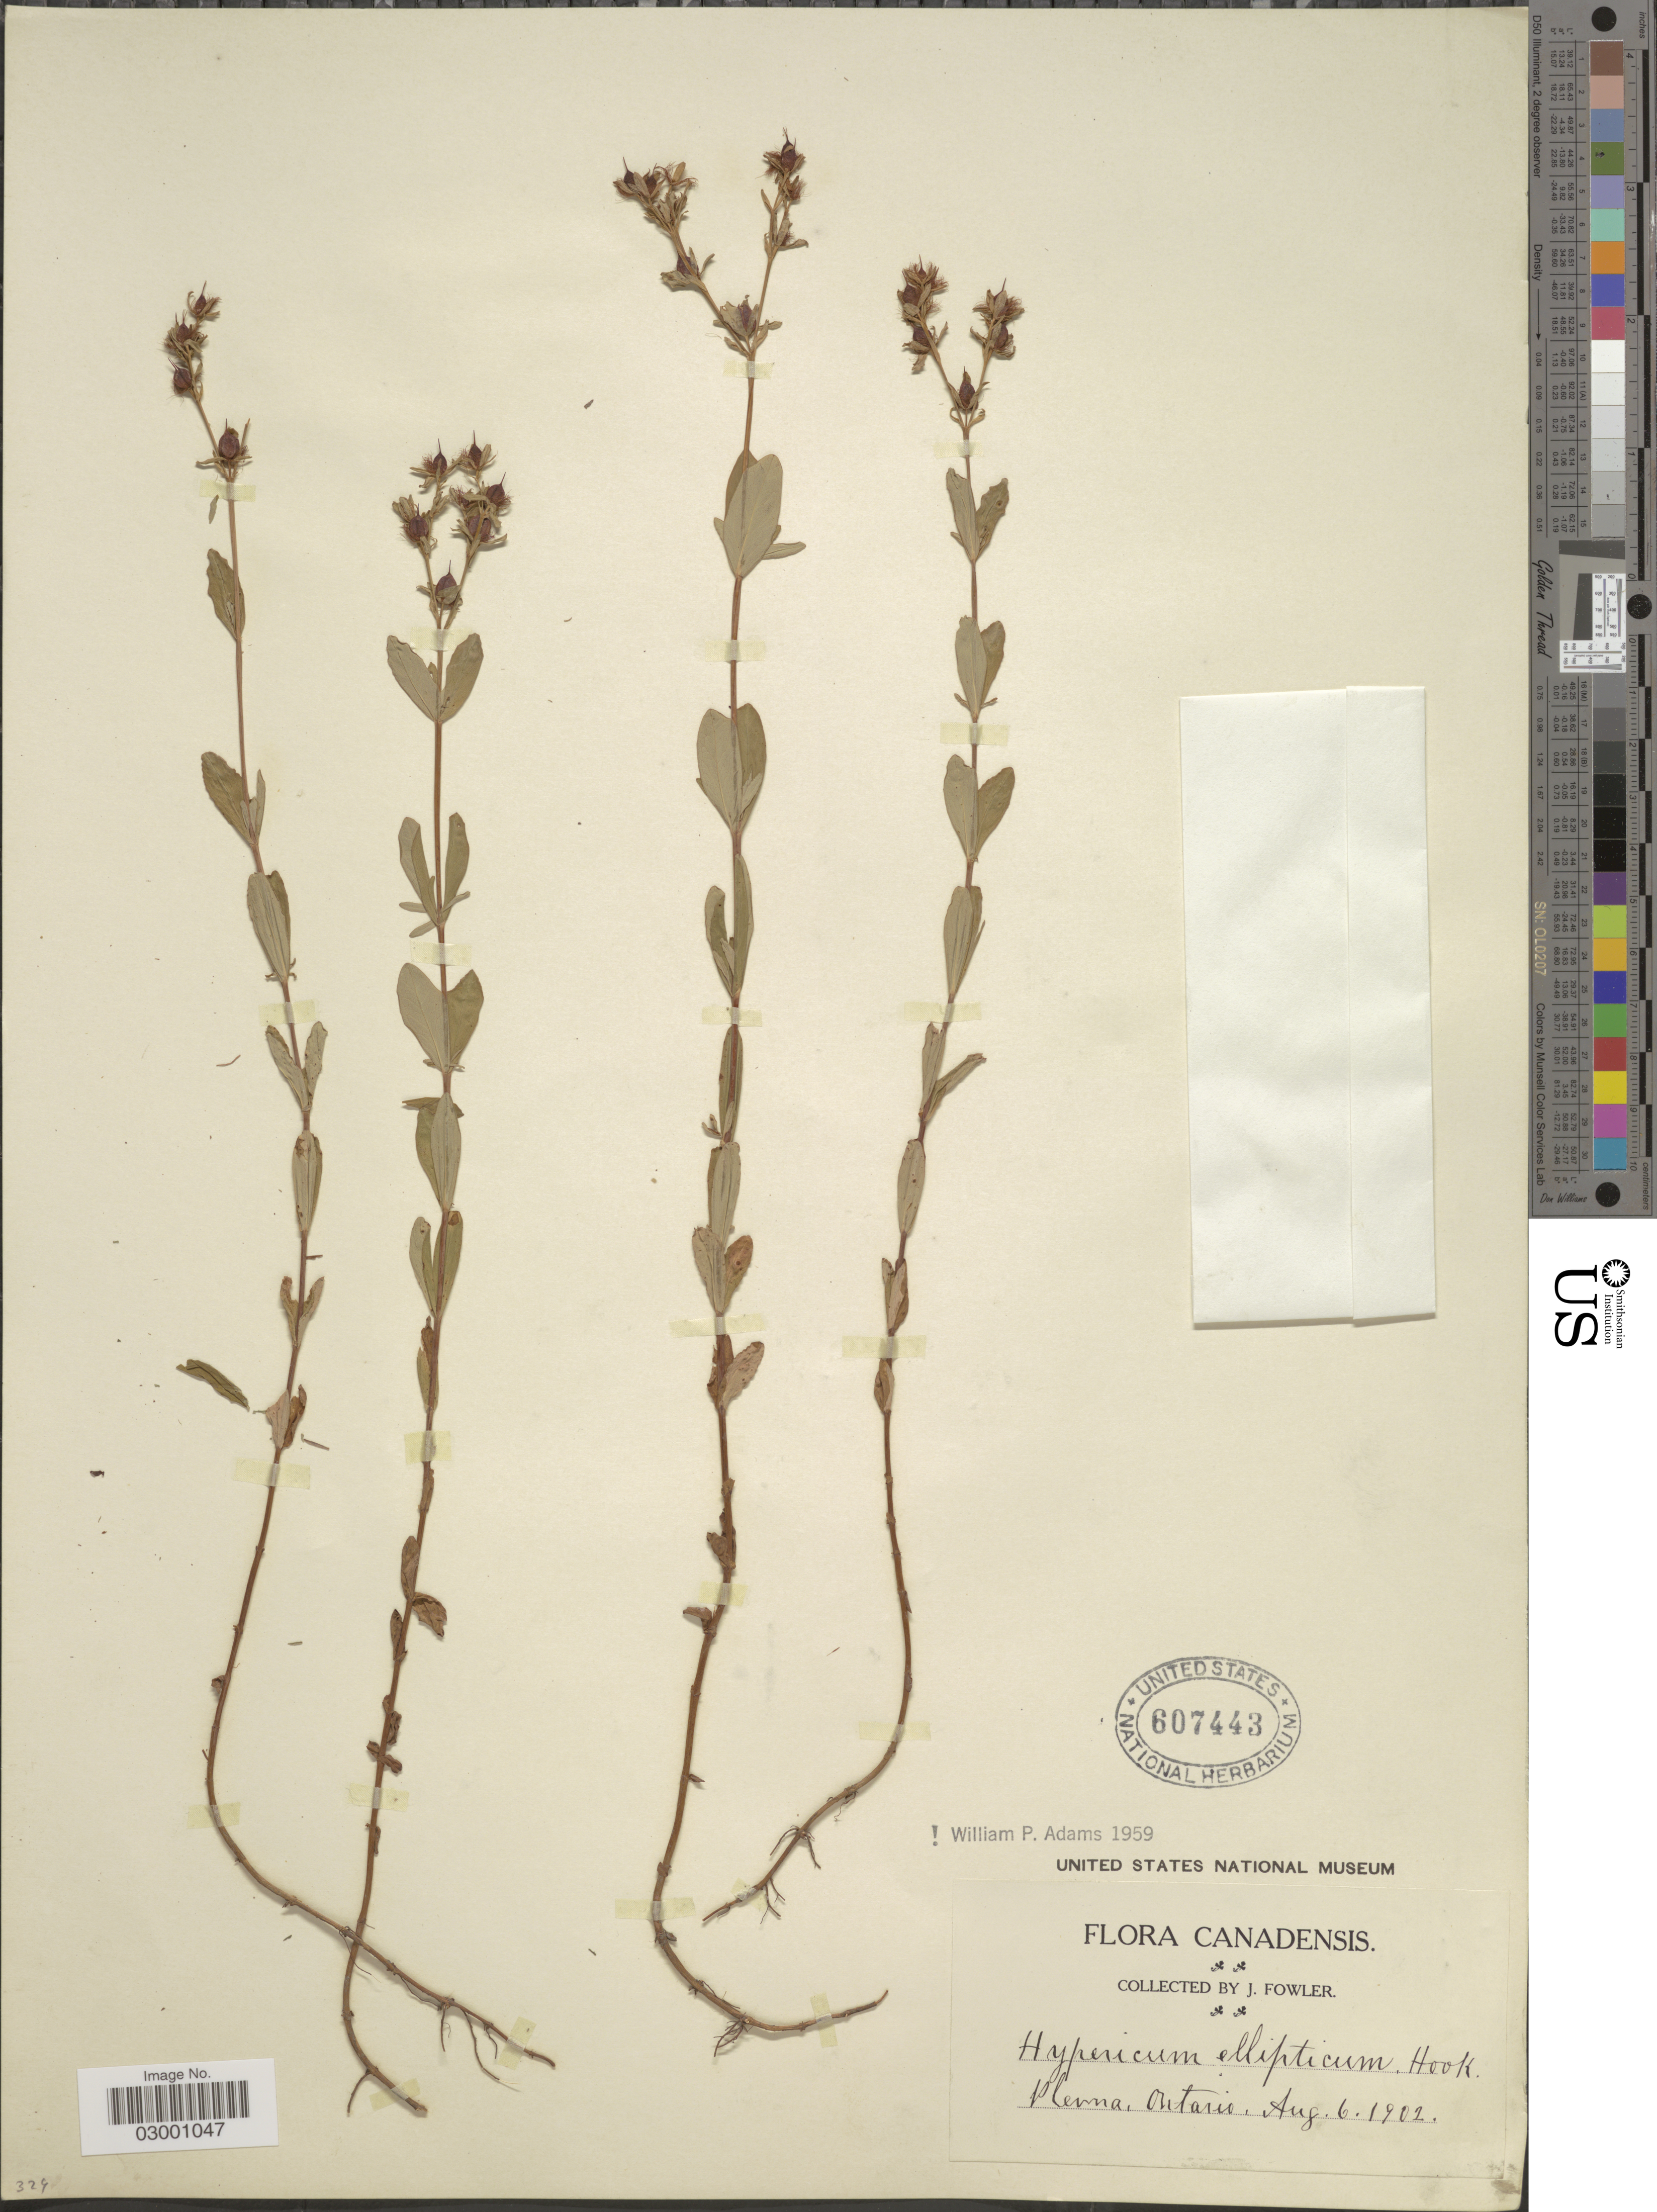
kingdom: Plantae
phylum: Tracheophyta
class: Magnoliopsida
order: Malpighiales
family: Hypericaceae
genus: Hypericum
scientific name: Hypericum ellipticum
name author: Hook.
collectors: J. Fowler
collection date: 1902-08-06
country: Canada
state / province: Ontario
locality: Plenna.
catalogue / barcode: US 607443